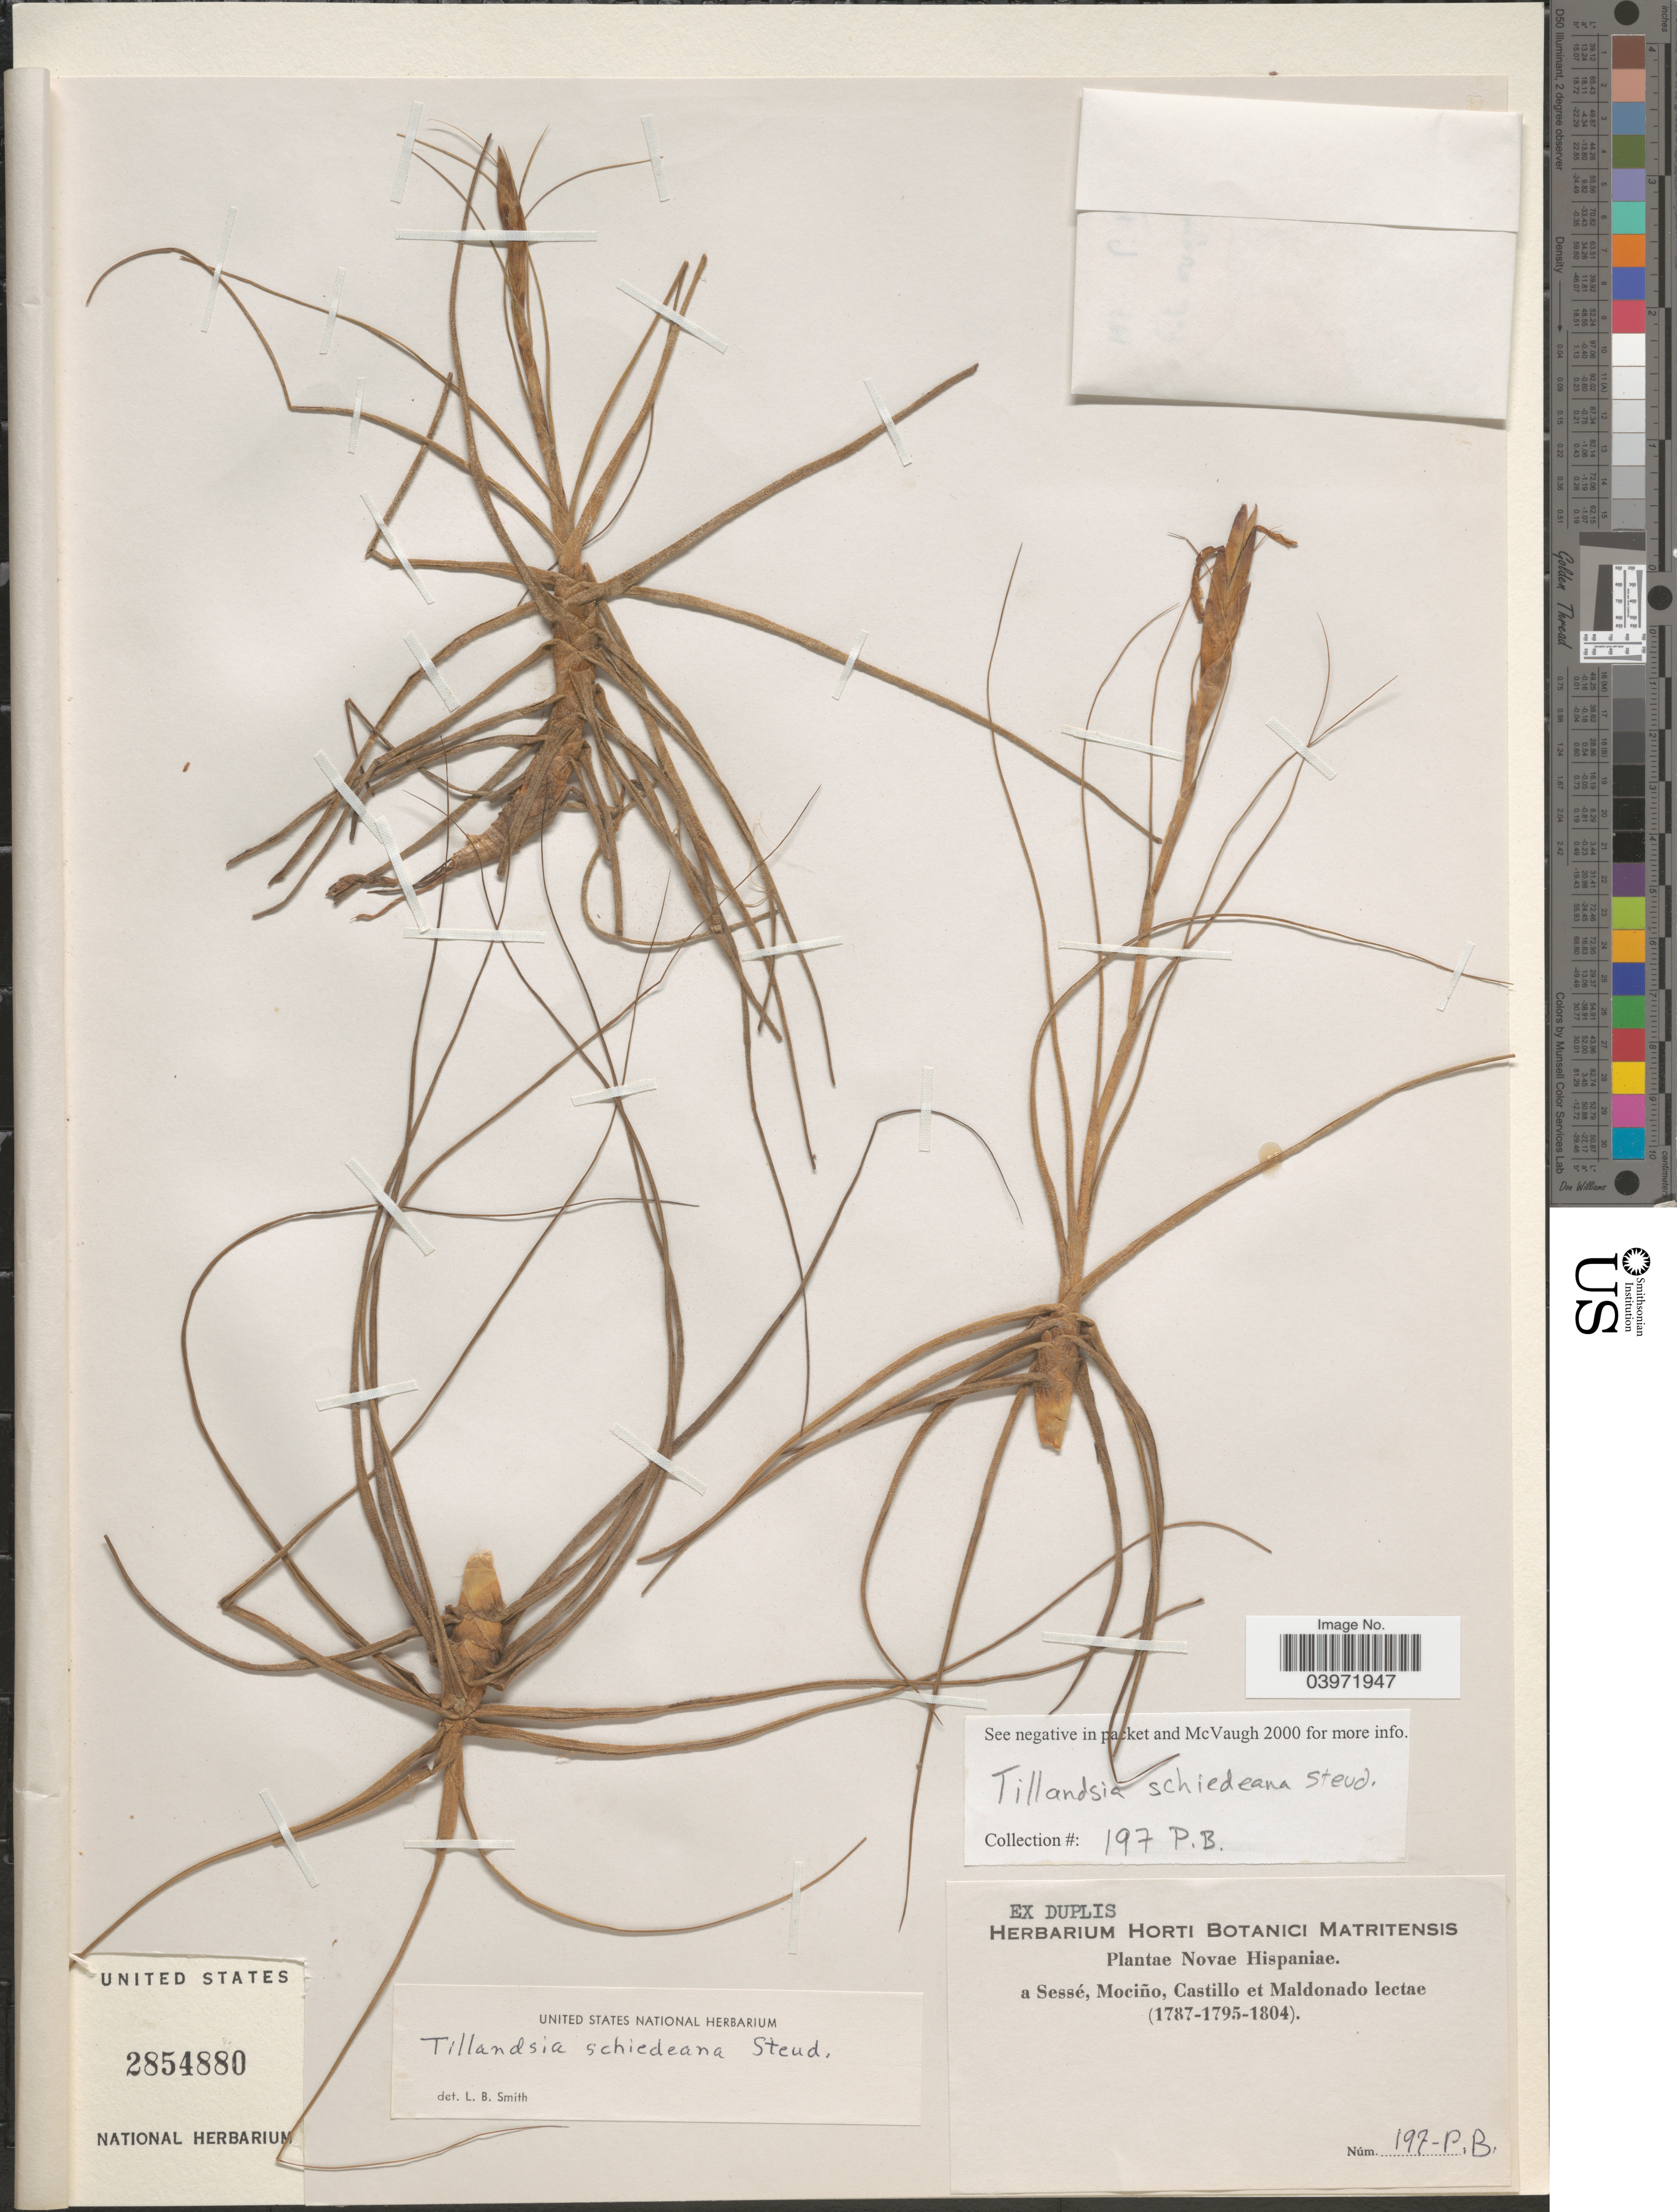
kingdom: Plantae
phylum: Tracheophyta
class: Liliopsida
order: Poales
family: Bromeliaceae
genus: Tillandsia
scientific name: Tillandsia schiedeana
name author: Steud.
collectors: Sessé, --, Mociño, Castillo, -- & Maldonado, --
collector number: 197-P.B.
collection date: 1787/1804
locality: Novae Hispaniae.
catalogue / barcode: US 2854880